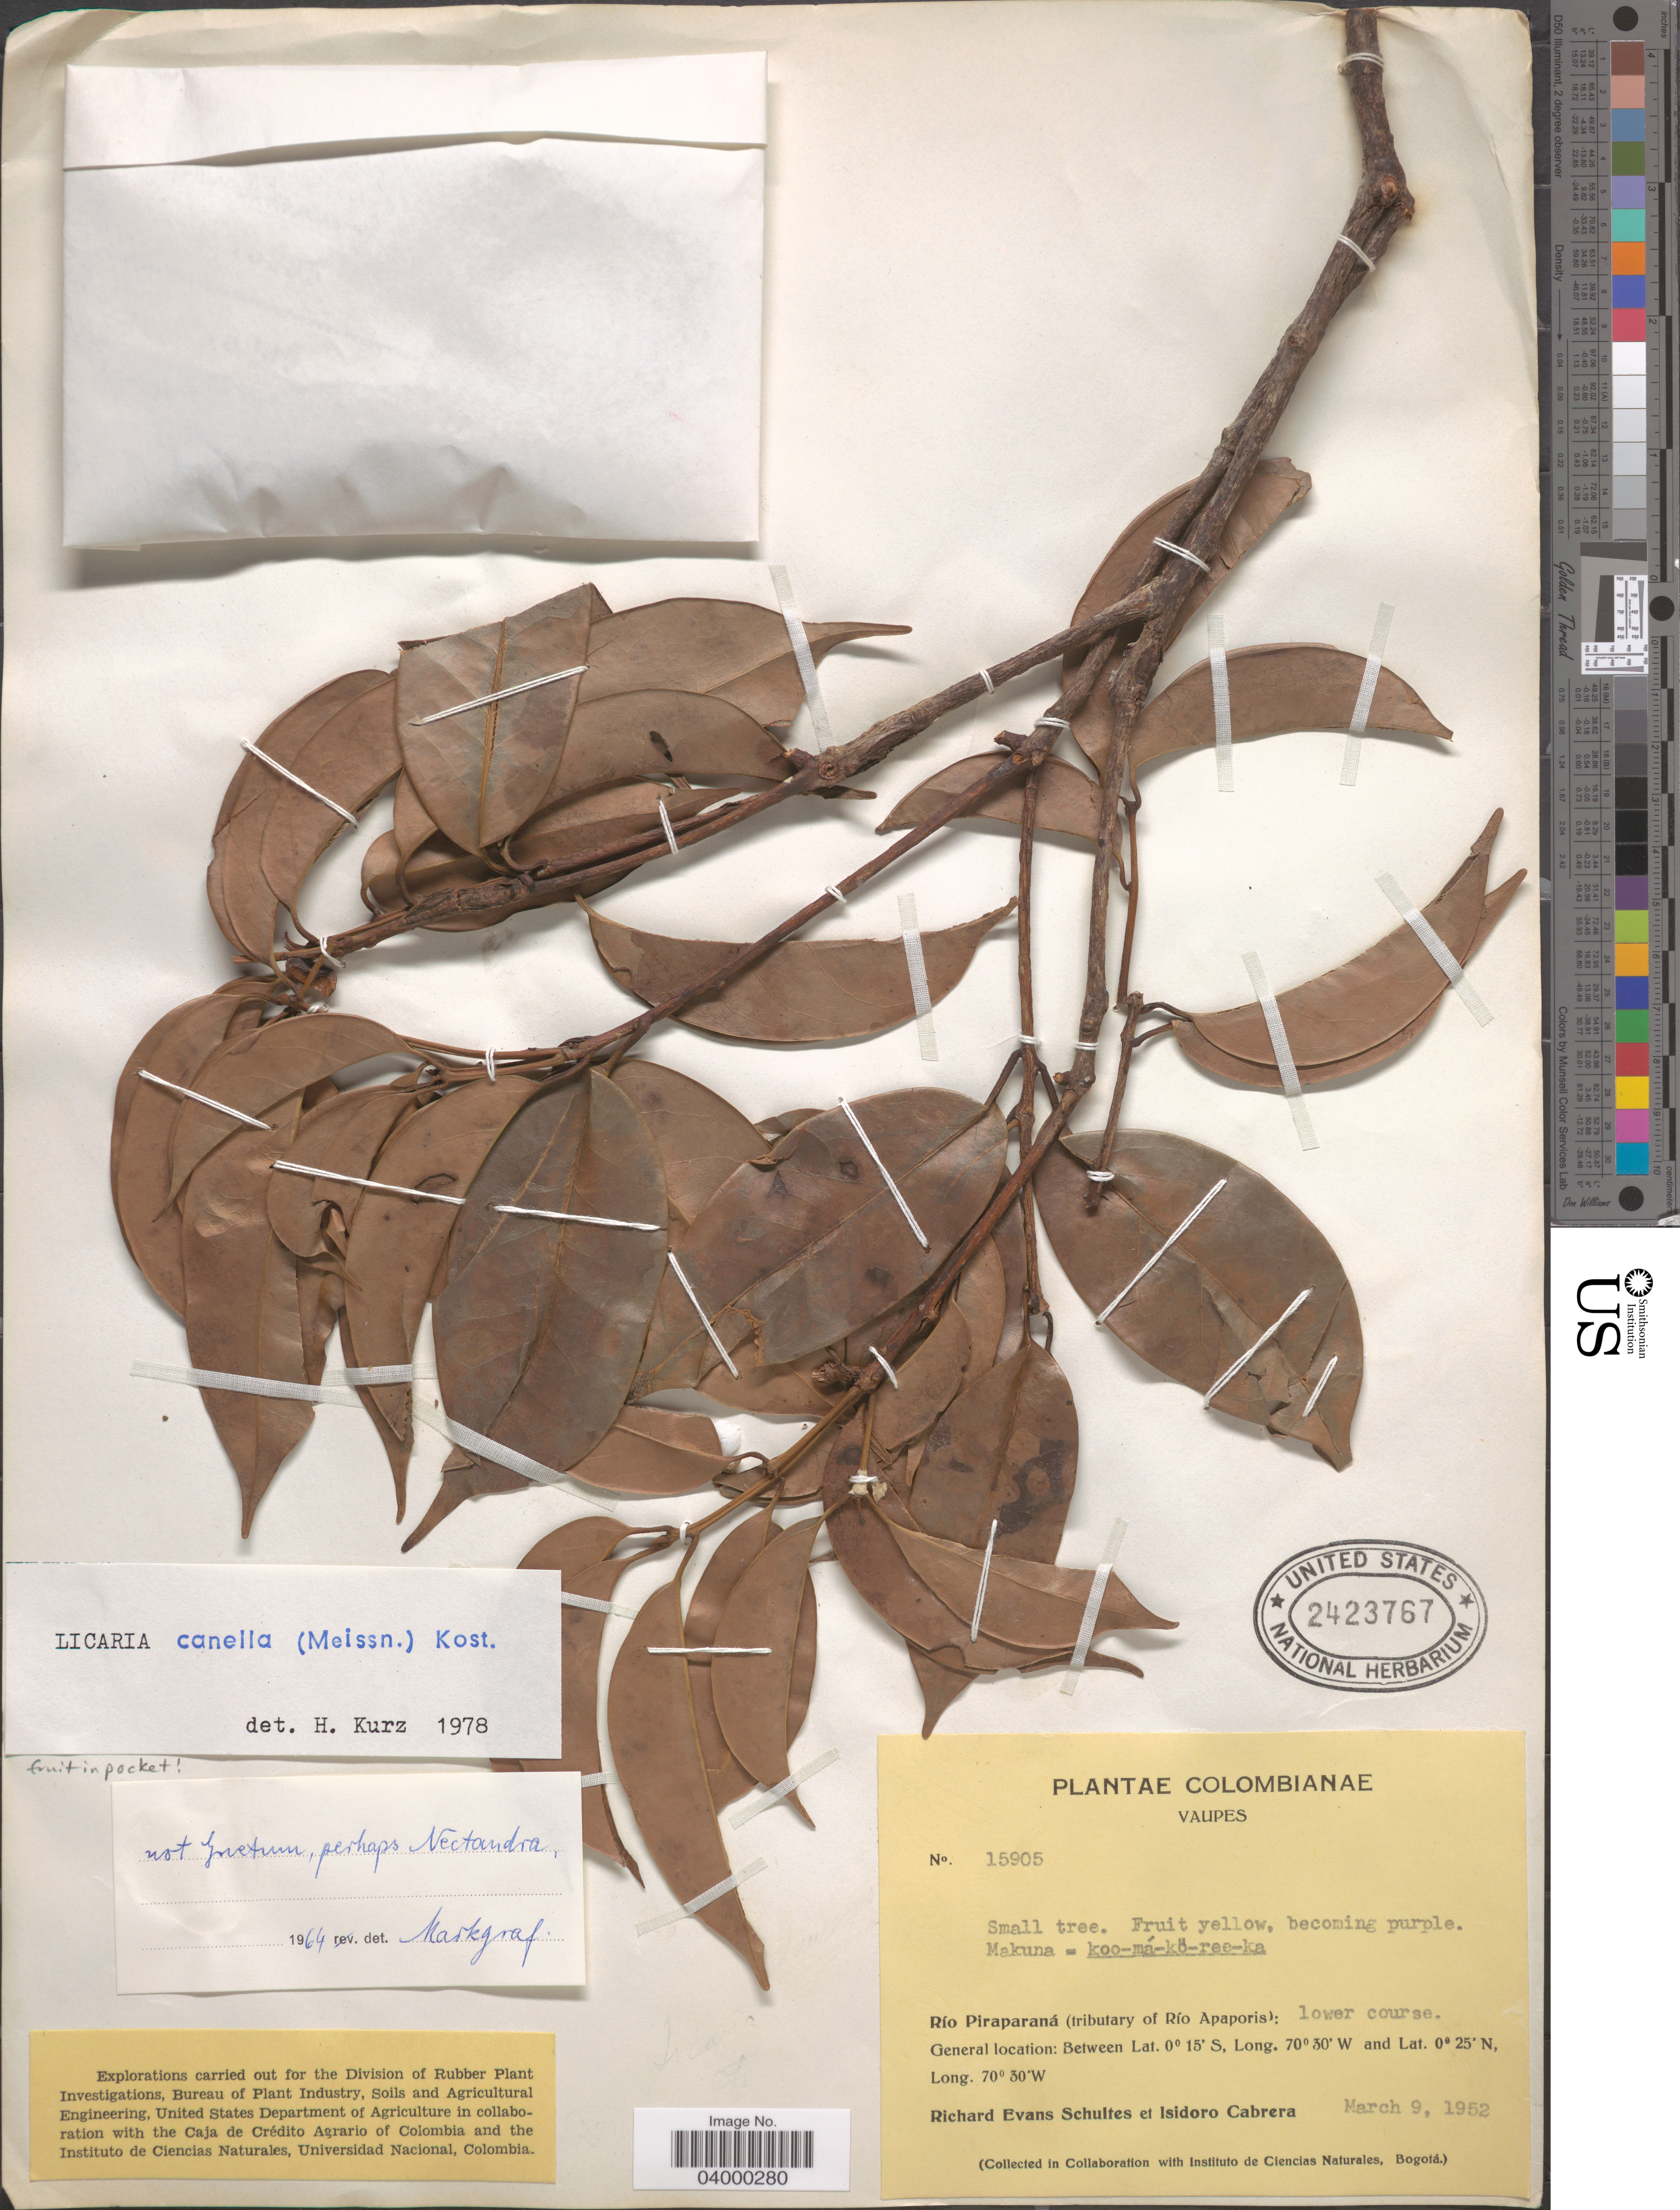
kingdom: Plantae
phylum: Tracheophyta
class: Magnoliopsida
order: Laurales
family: Lauraceae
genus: Licaria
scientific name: Licaria cannella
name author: (Meisn.) Kosterm.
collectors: R. E. Schultes & I. Cabrera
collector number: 15905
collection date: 1952-03-09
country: Colombia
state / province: Vaupés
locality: Río Piraparaná (tributary to Río Apaporis).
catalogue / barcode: US 2423767